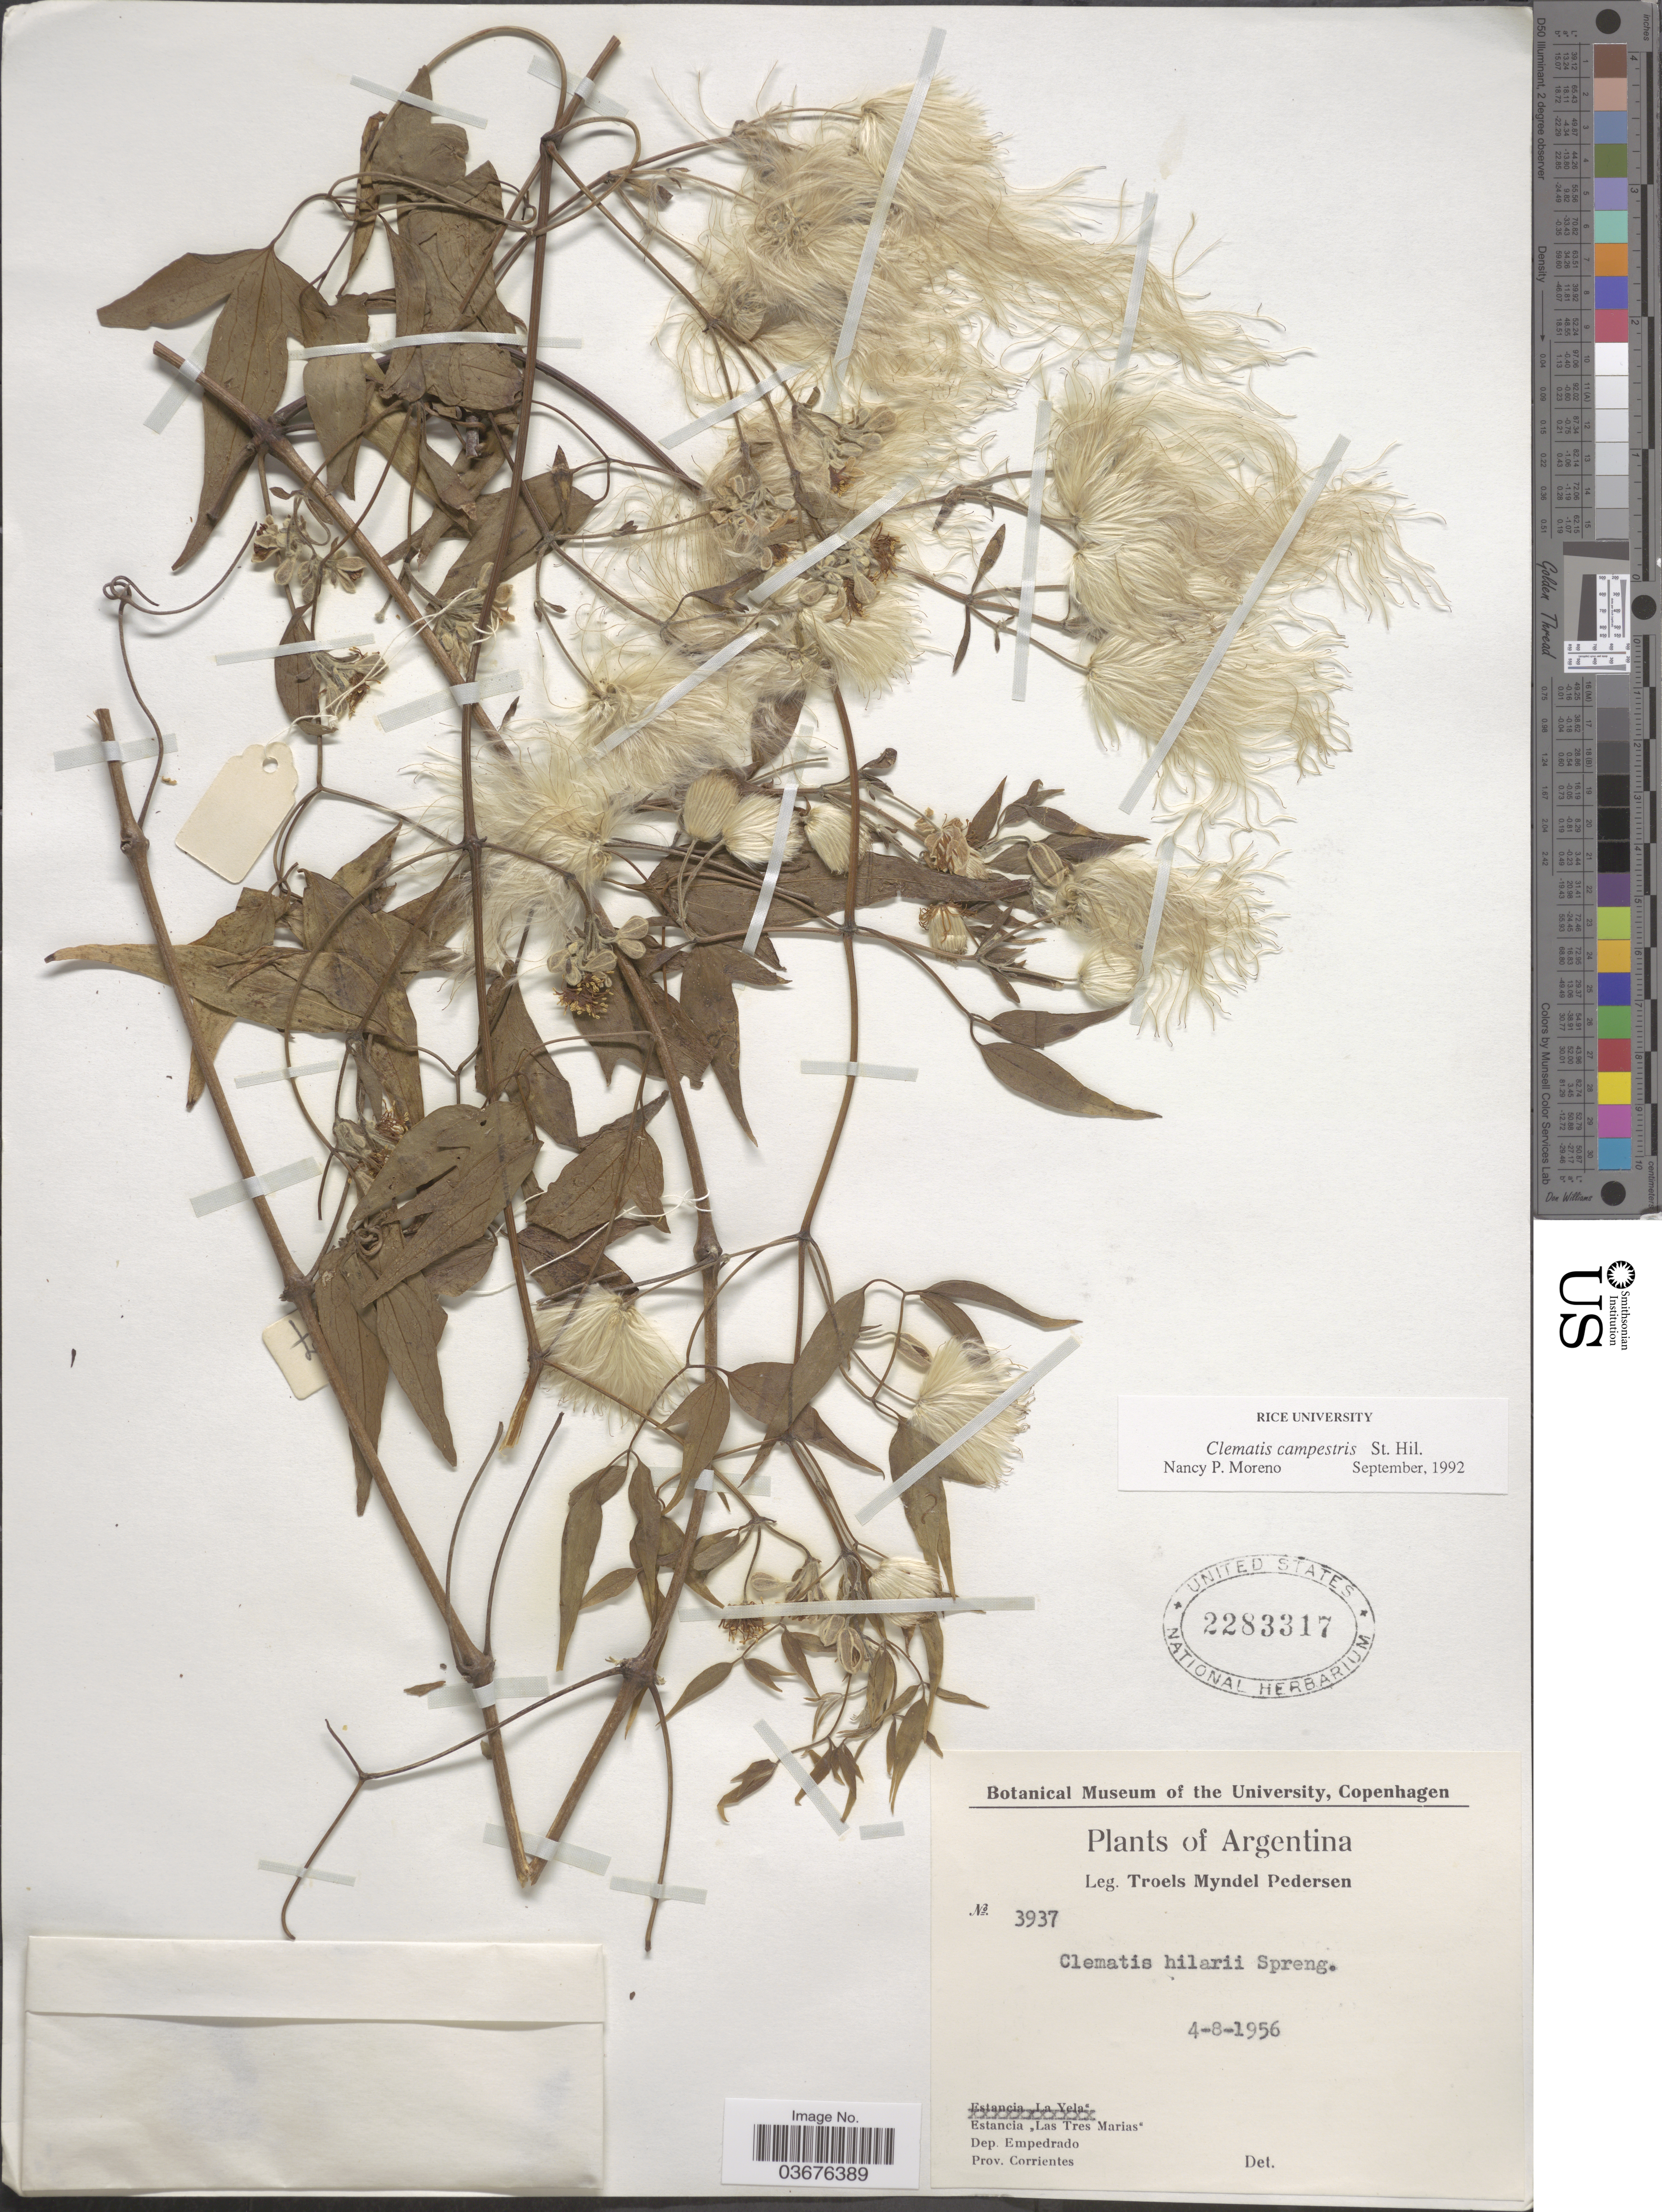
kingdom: Plantae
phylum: Tracheophyta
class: Magnoliopsida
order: Ranunculales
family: Ranunculaceae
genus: Clematis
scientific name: Clematis campestris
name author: A. St.-Hil.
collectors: T. Pederson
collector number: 3937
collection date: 1956-08-04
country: Argentina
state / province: Corrientes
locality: Estancia "Las Tres Marias" Dep. Empedrado.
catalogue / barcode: US 2283317